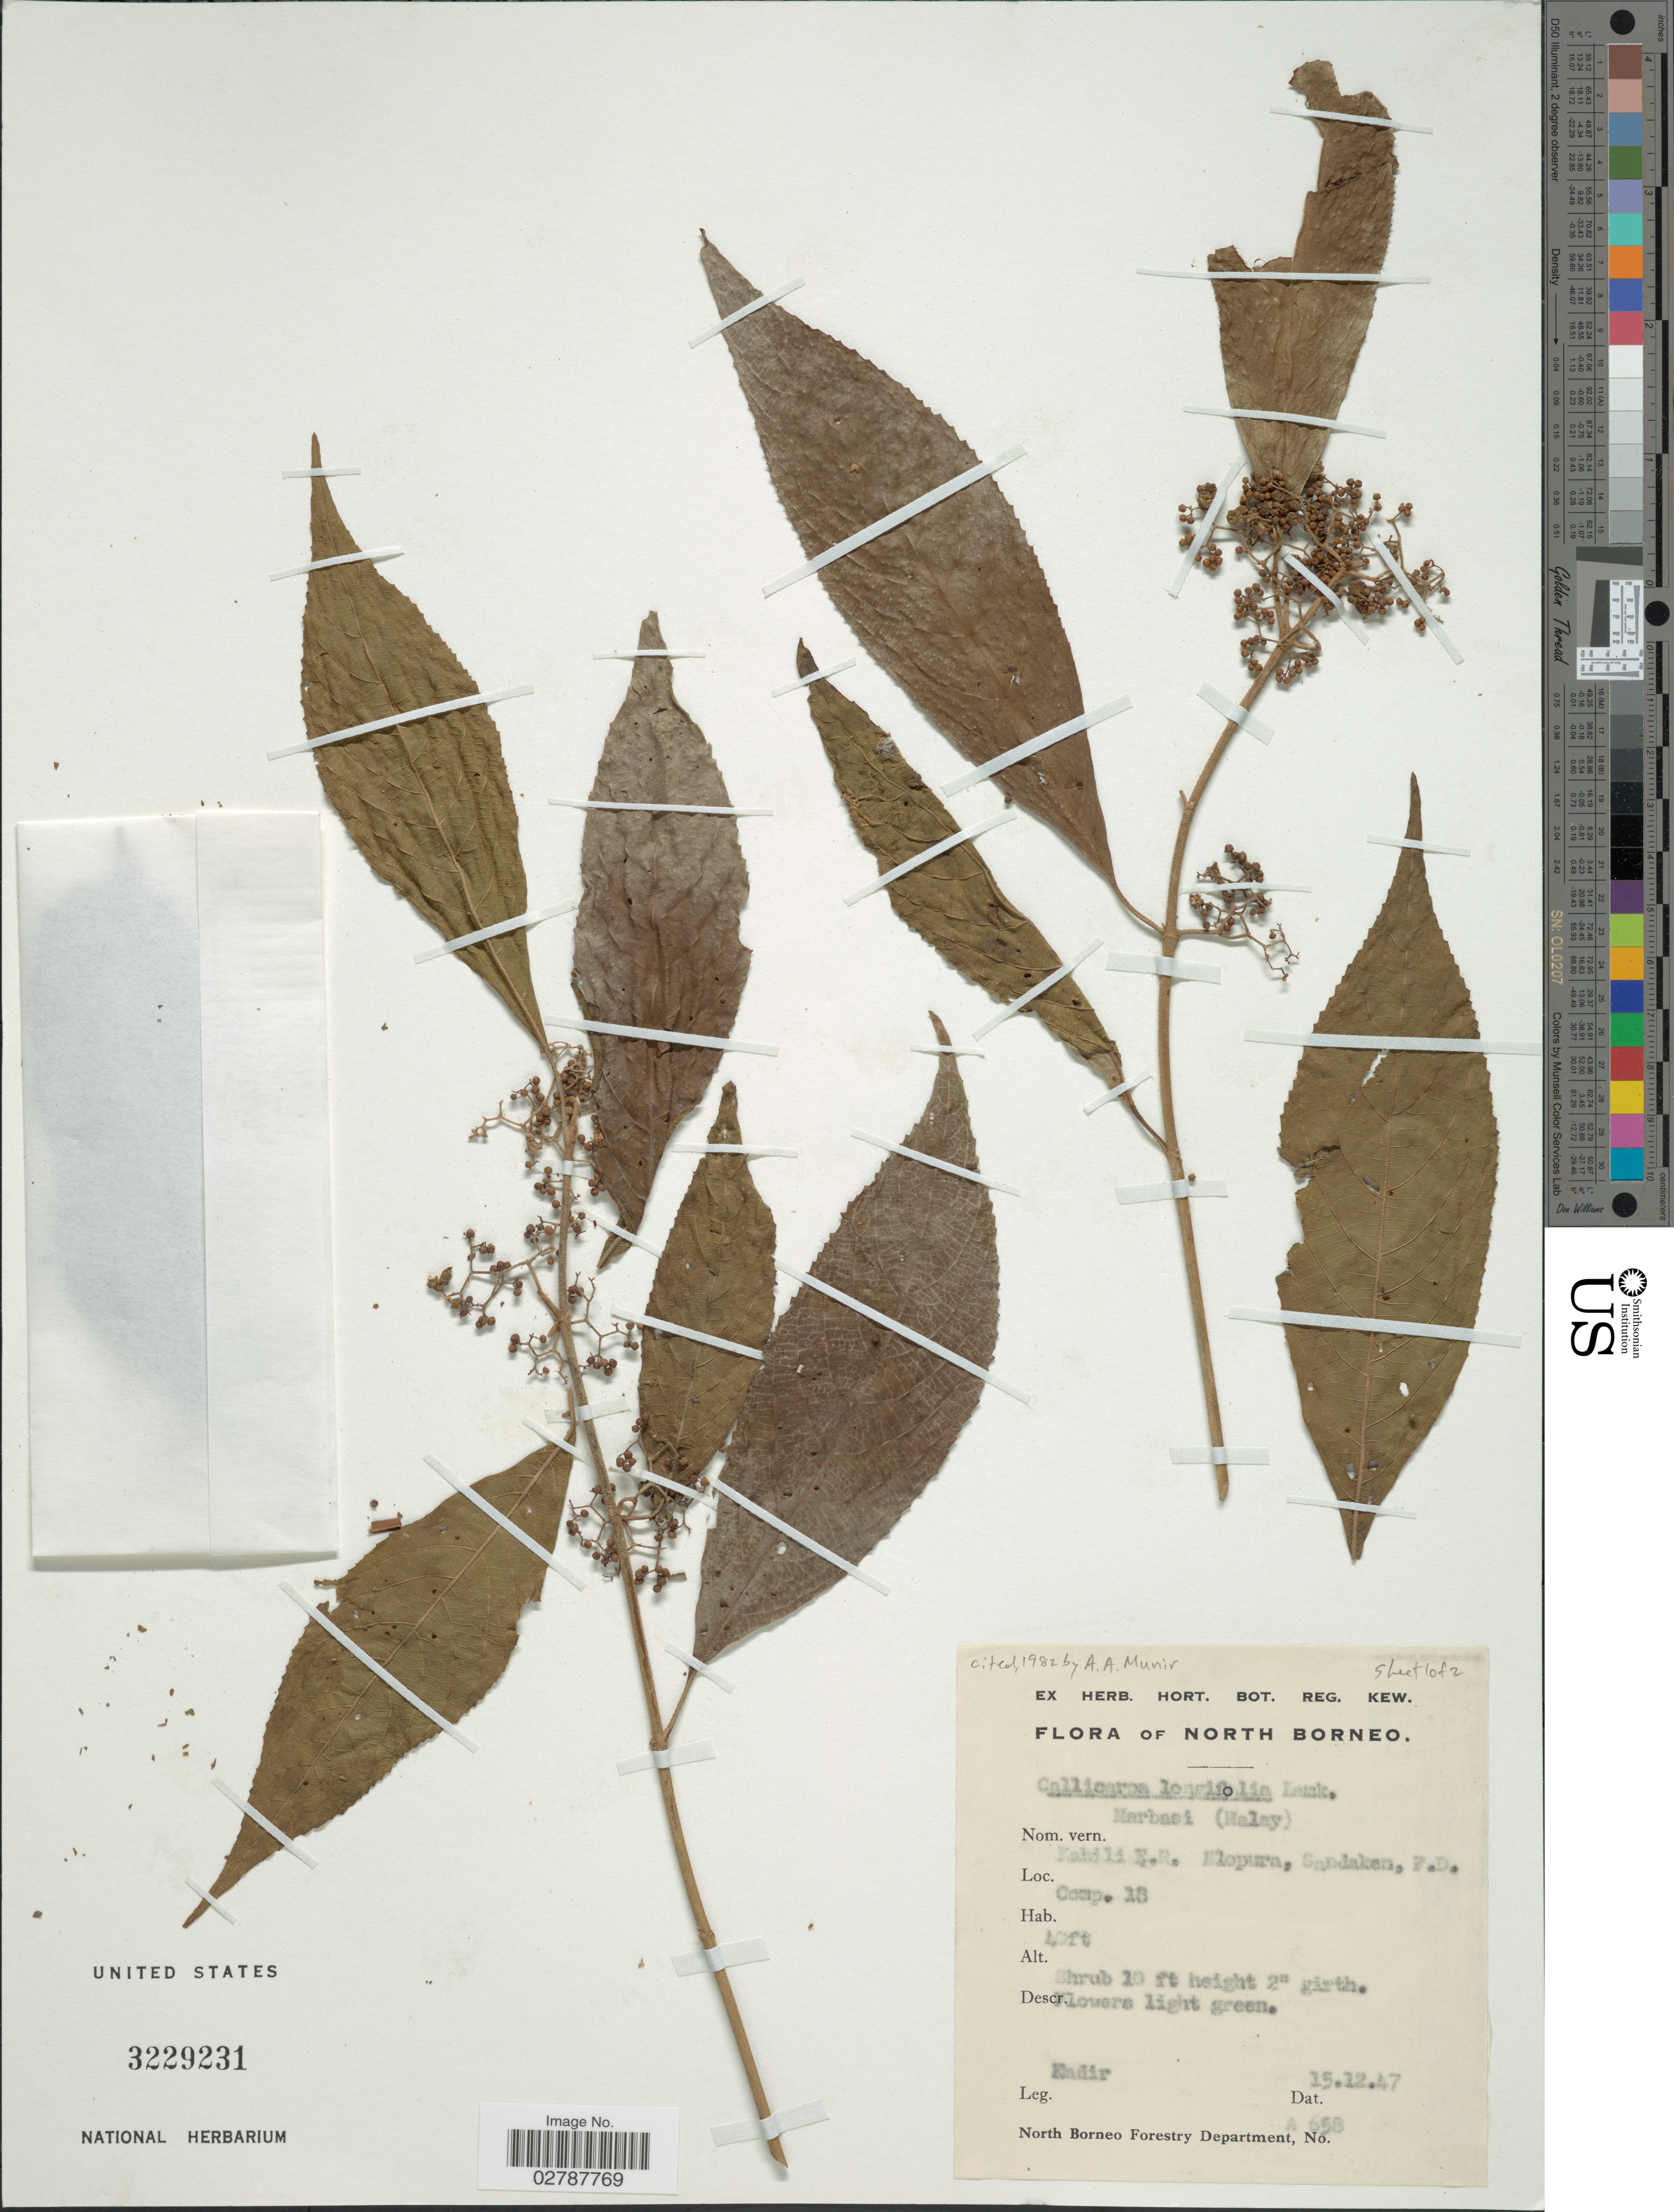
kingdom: Plantae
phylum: Tracheophyta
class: Magnoliopsida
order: Lamiales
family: Lamiaceae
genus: Callicarpa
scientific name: Callicarpa longifolia f. floccosa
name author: Schauer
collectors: -. Kadir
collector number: A658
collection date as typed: Transcribed d/m/y: 15/12/47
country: Malaysia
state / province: Sabah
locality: North Borneo. Kabili F.R. Elopura, Sandakan, F.D. Compt. 18.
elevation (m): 12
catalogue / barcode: US 3229231